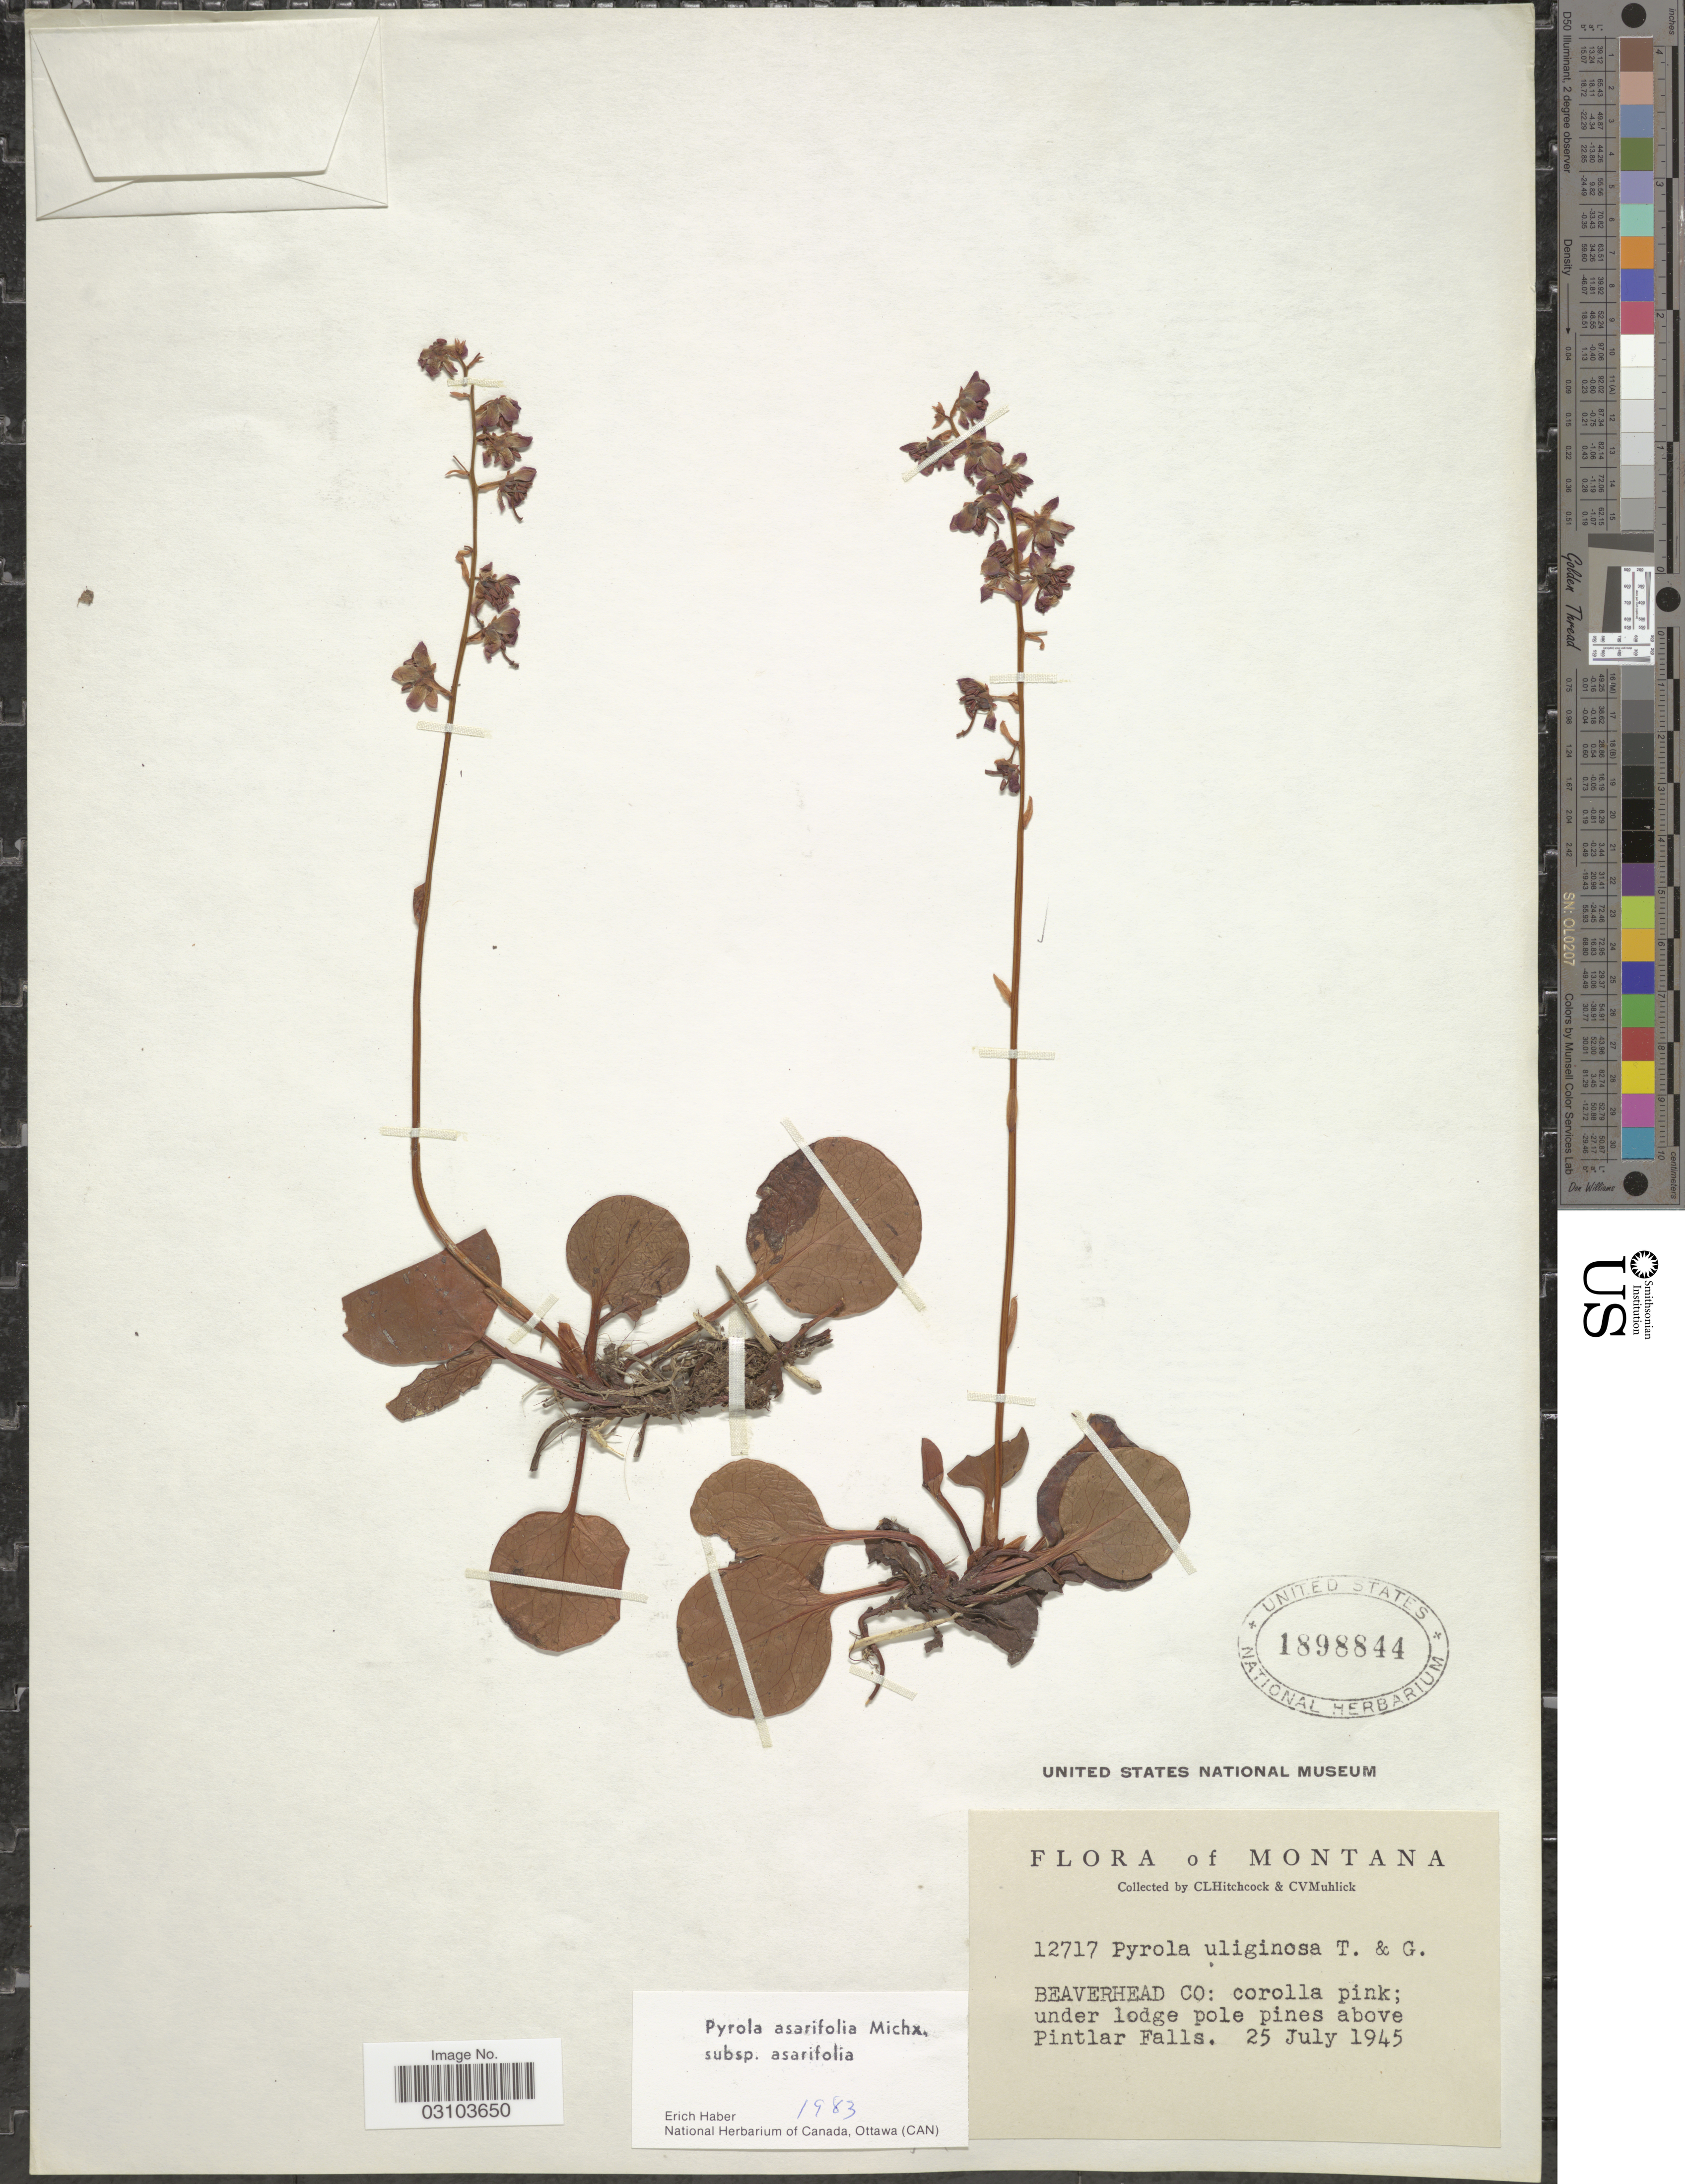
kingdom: Plantae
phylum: Tracheophyta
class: Magnoliopsida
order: Ericales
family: Ericaceae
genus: Pyrola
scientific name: Pyrola asarifolia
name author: Michx.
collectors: C. L. Hitchcock & C. V. Muhlick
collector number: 12717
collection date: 1945-07-25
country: United States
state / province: Montana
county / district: Beaverhead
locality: Under lodgepole pines above Pintlar Falls.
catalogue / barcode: US 1898844